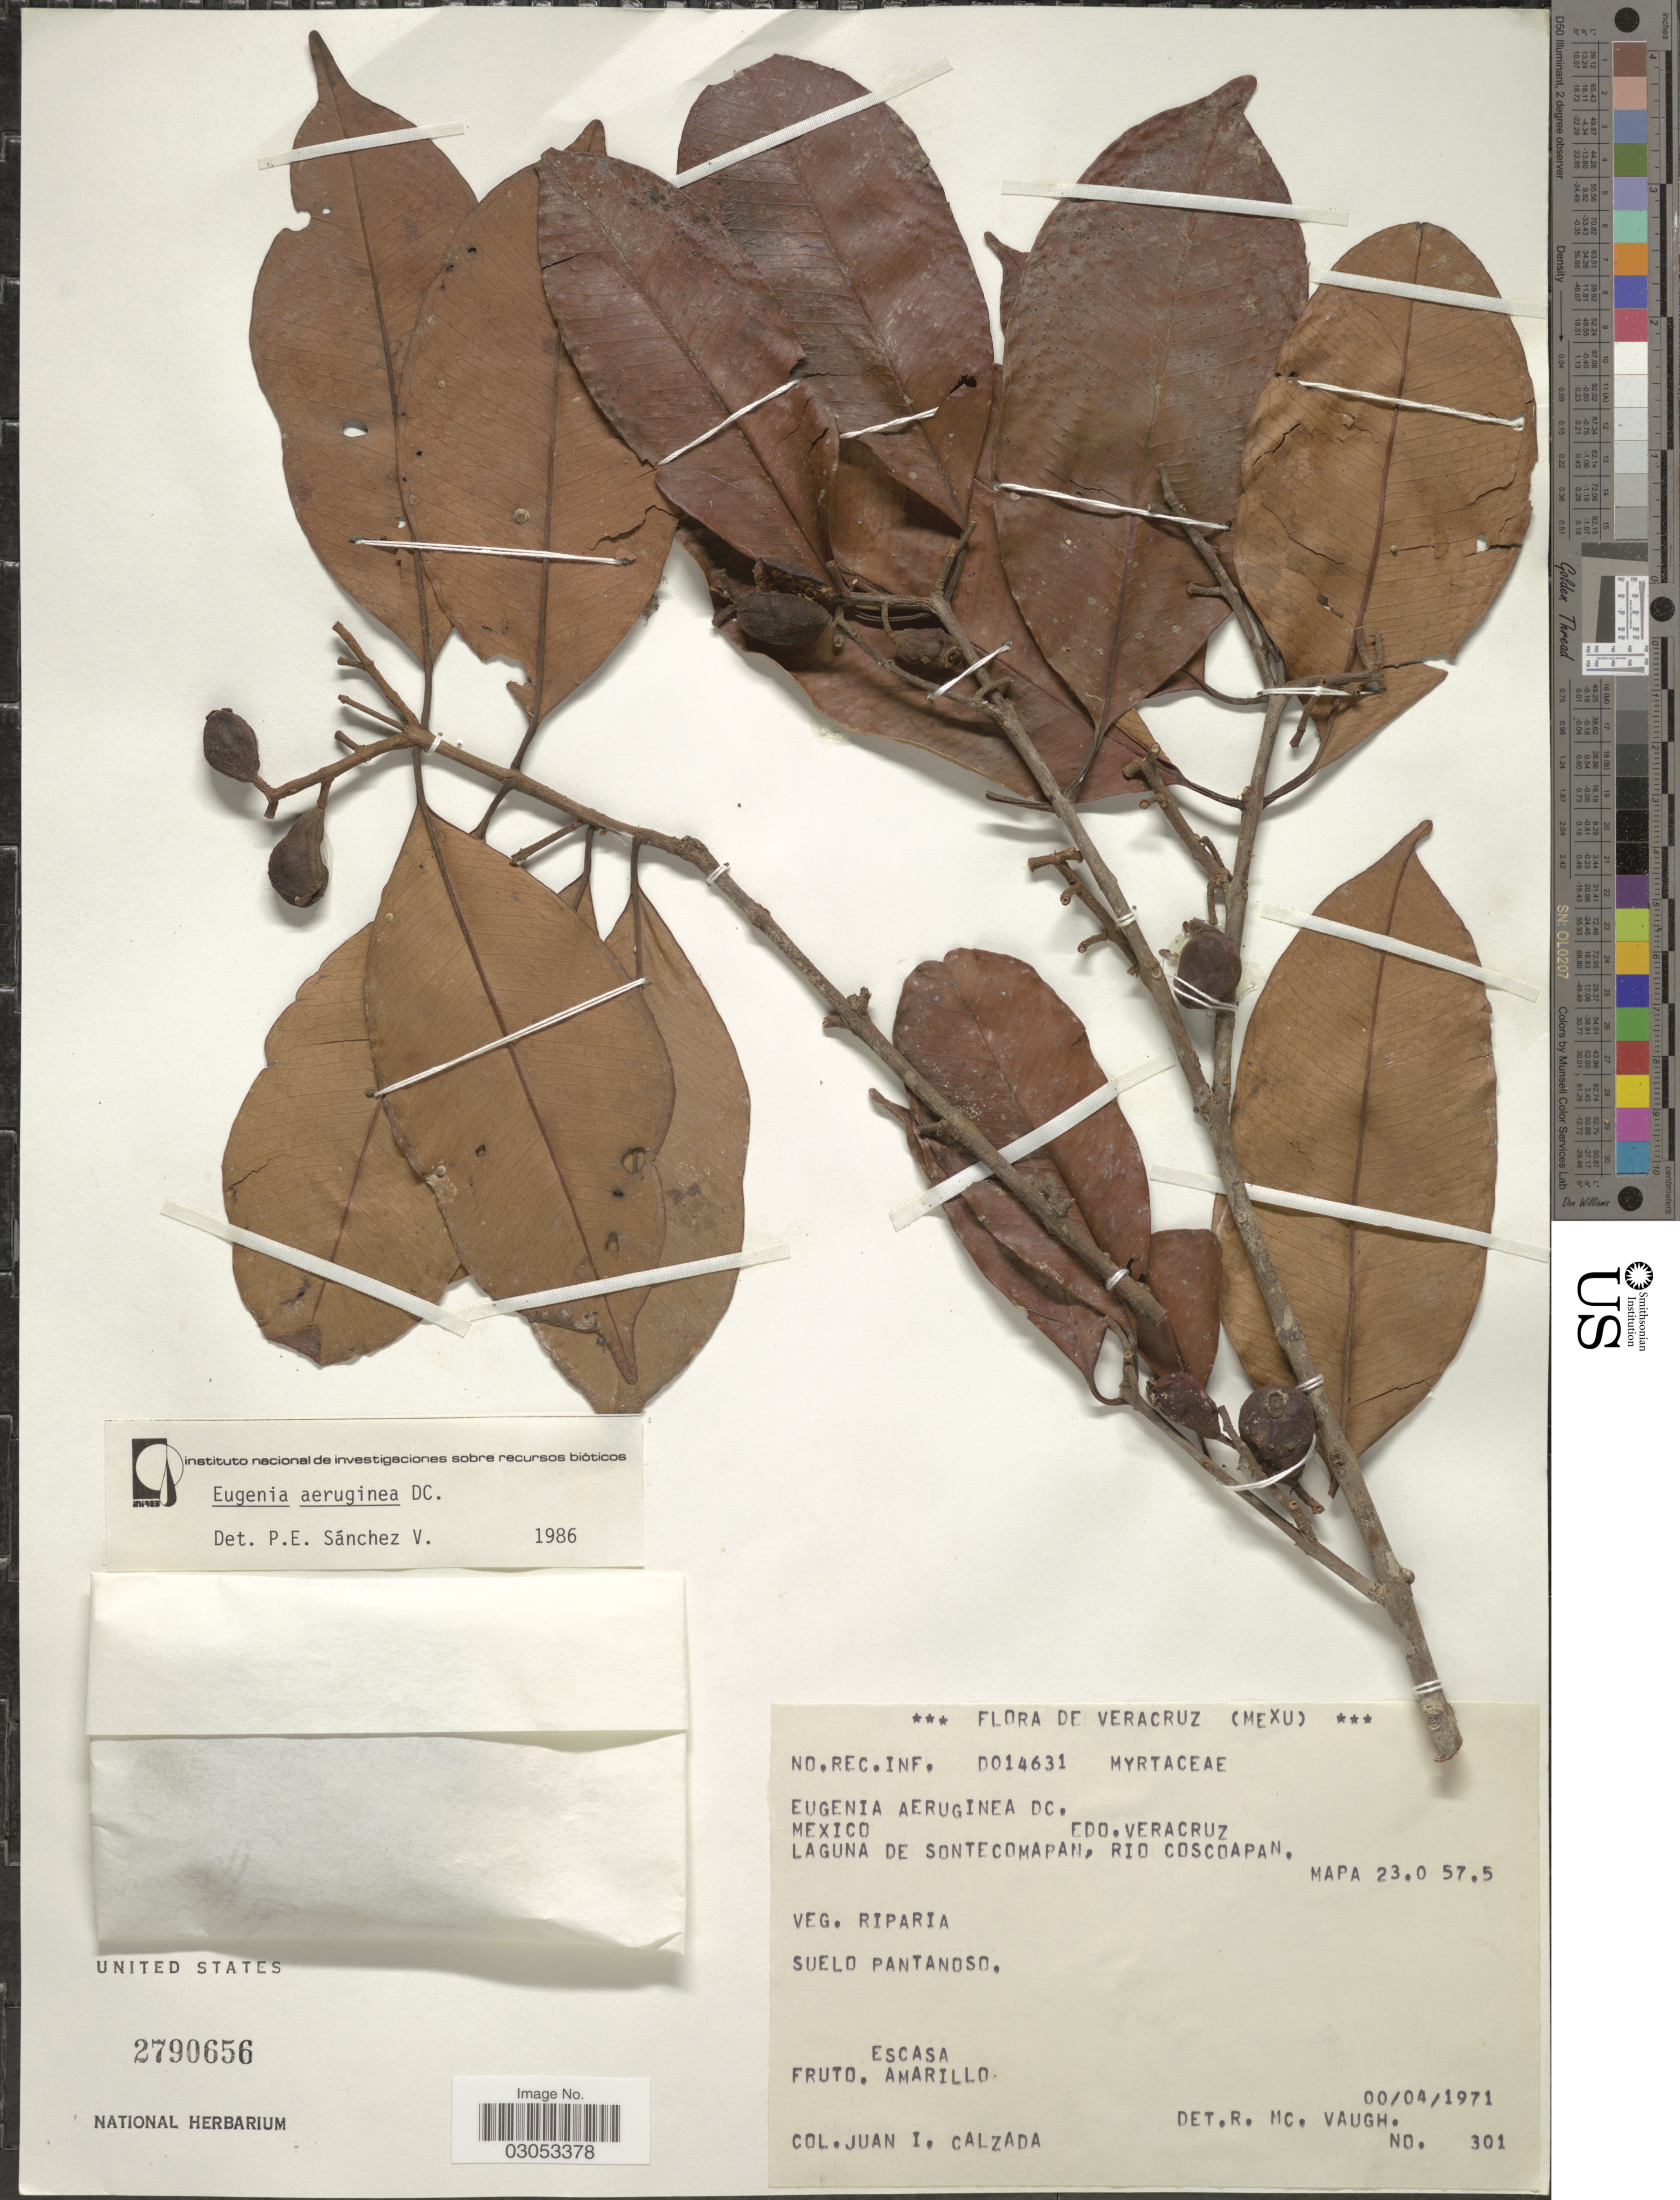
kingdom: Plantae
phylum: Tracheophyta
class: Magnoliopsida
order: Myrtales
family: Myrtaceae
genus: Eugenia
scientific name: Eugenia aeruginea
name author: DC.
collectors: J. I. Calzada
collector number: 301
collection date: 1971-04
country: Mexico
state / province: Veracruz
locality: Laguna De Sontecomapan, Rio Coscoapan. Mapa 23.0 57.5.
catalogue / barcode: US 2790656